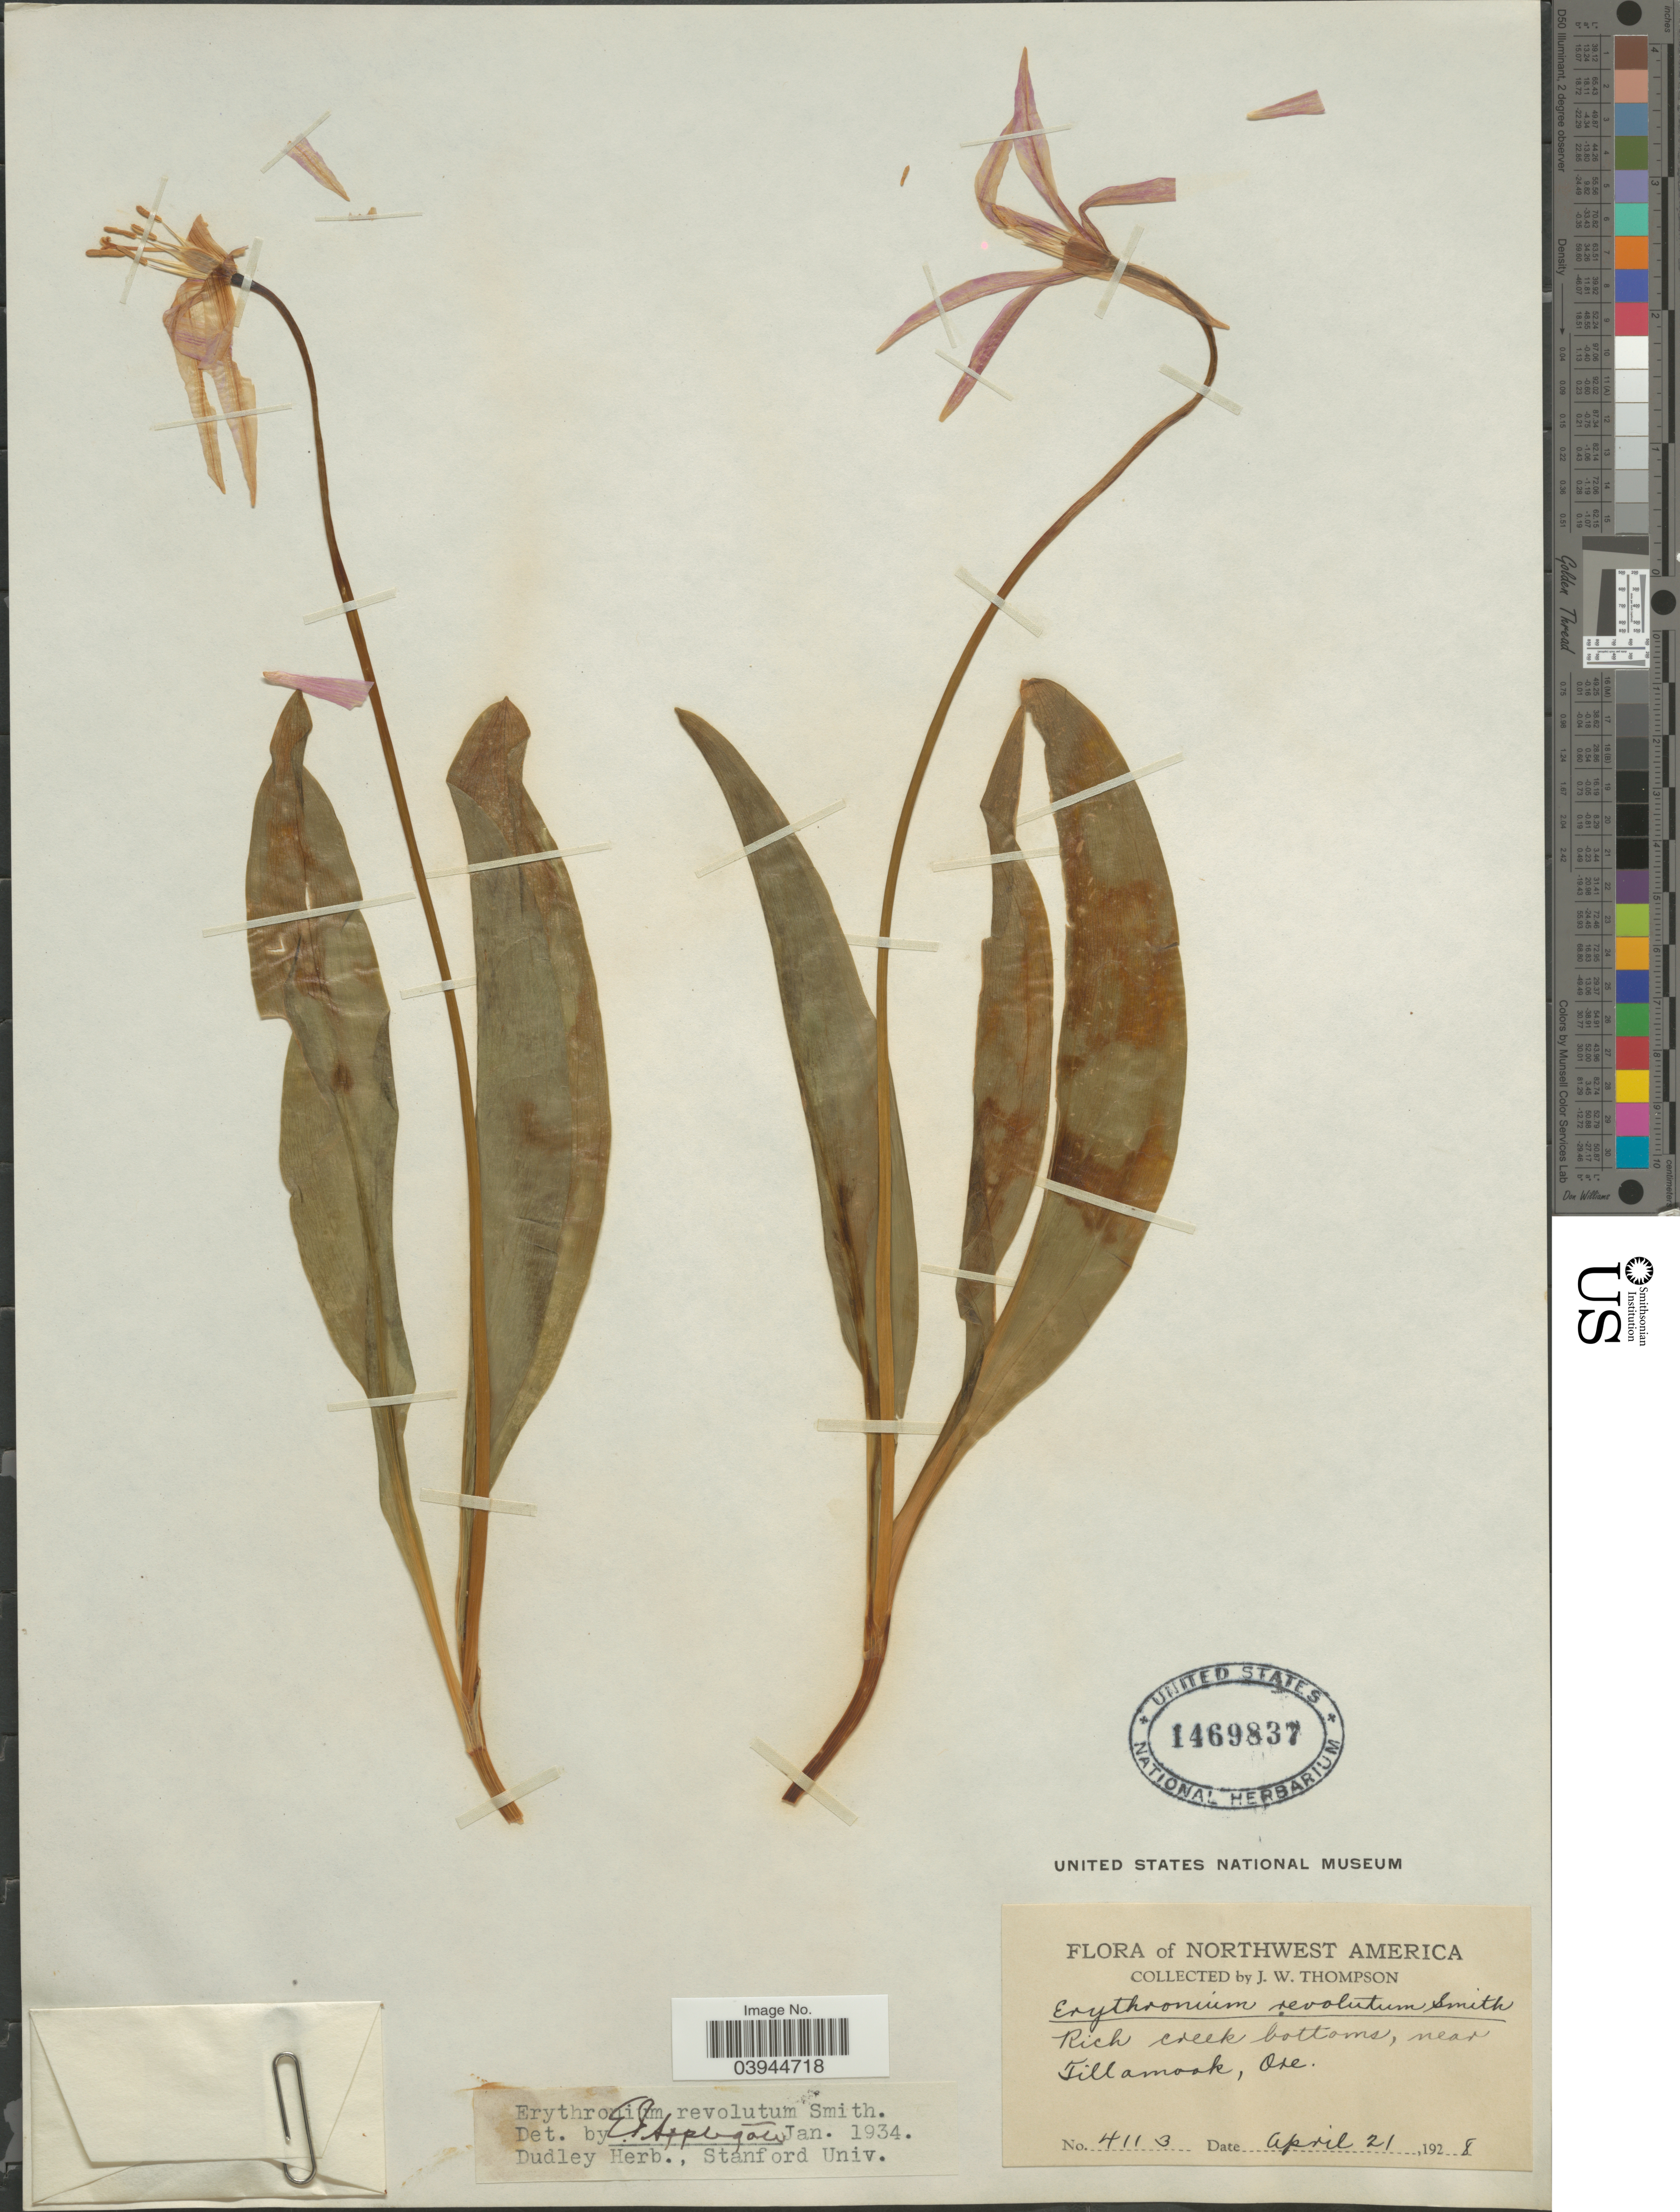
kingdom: Plantae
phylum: Tracheophyta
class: Liliopsida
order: Liliales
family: Liliaceae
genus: Erythronium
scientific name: Erythronium revolutum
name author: Sm.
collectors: J. Thompson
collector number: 4113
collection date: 1928-04-21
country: United States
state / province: Oregon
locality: Rich creek bottoms, near Tillamook.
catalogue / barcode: US 1469837